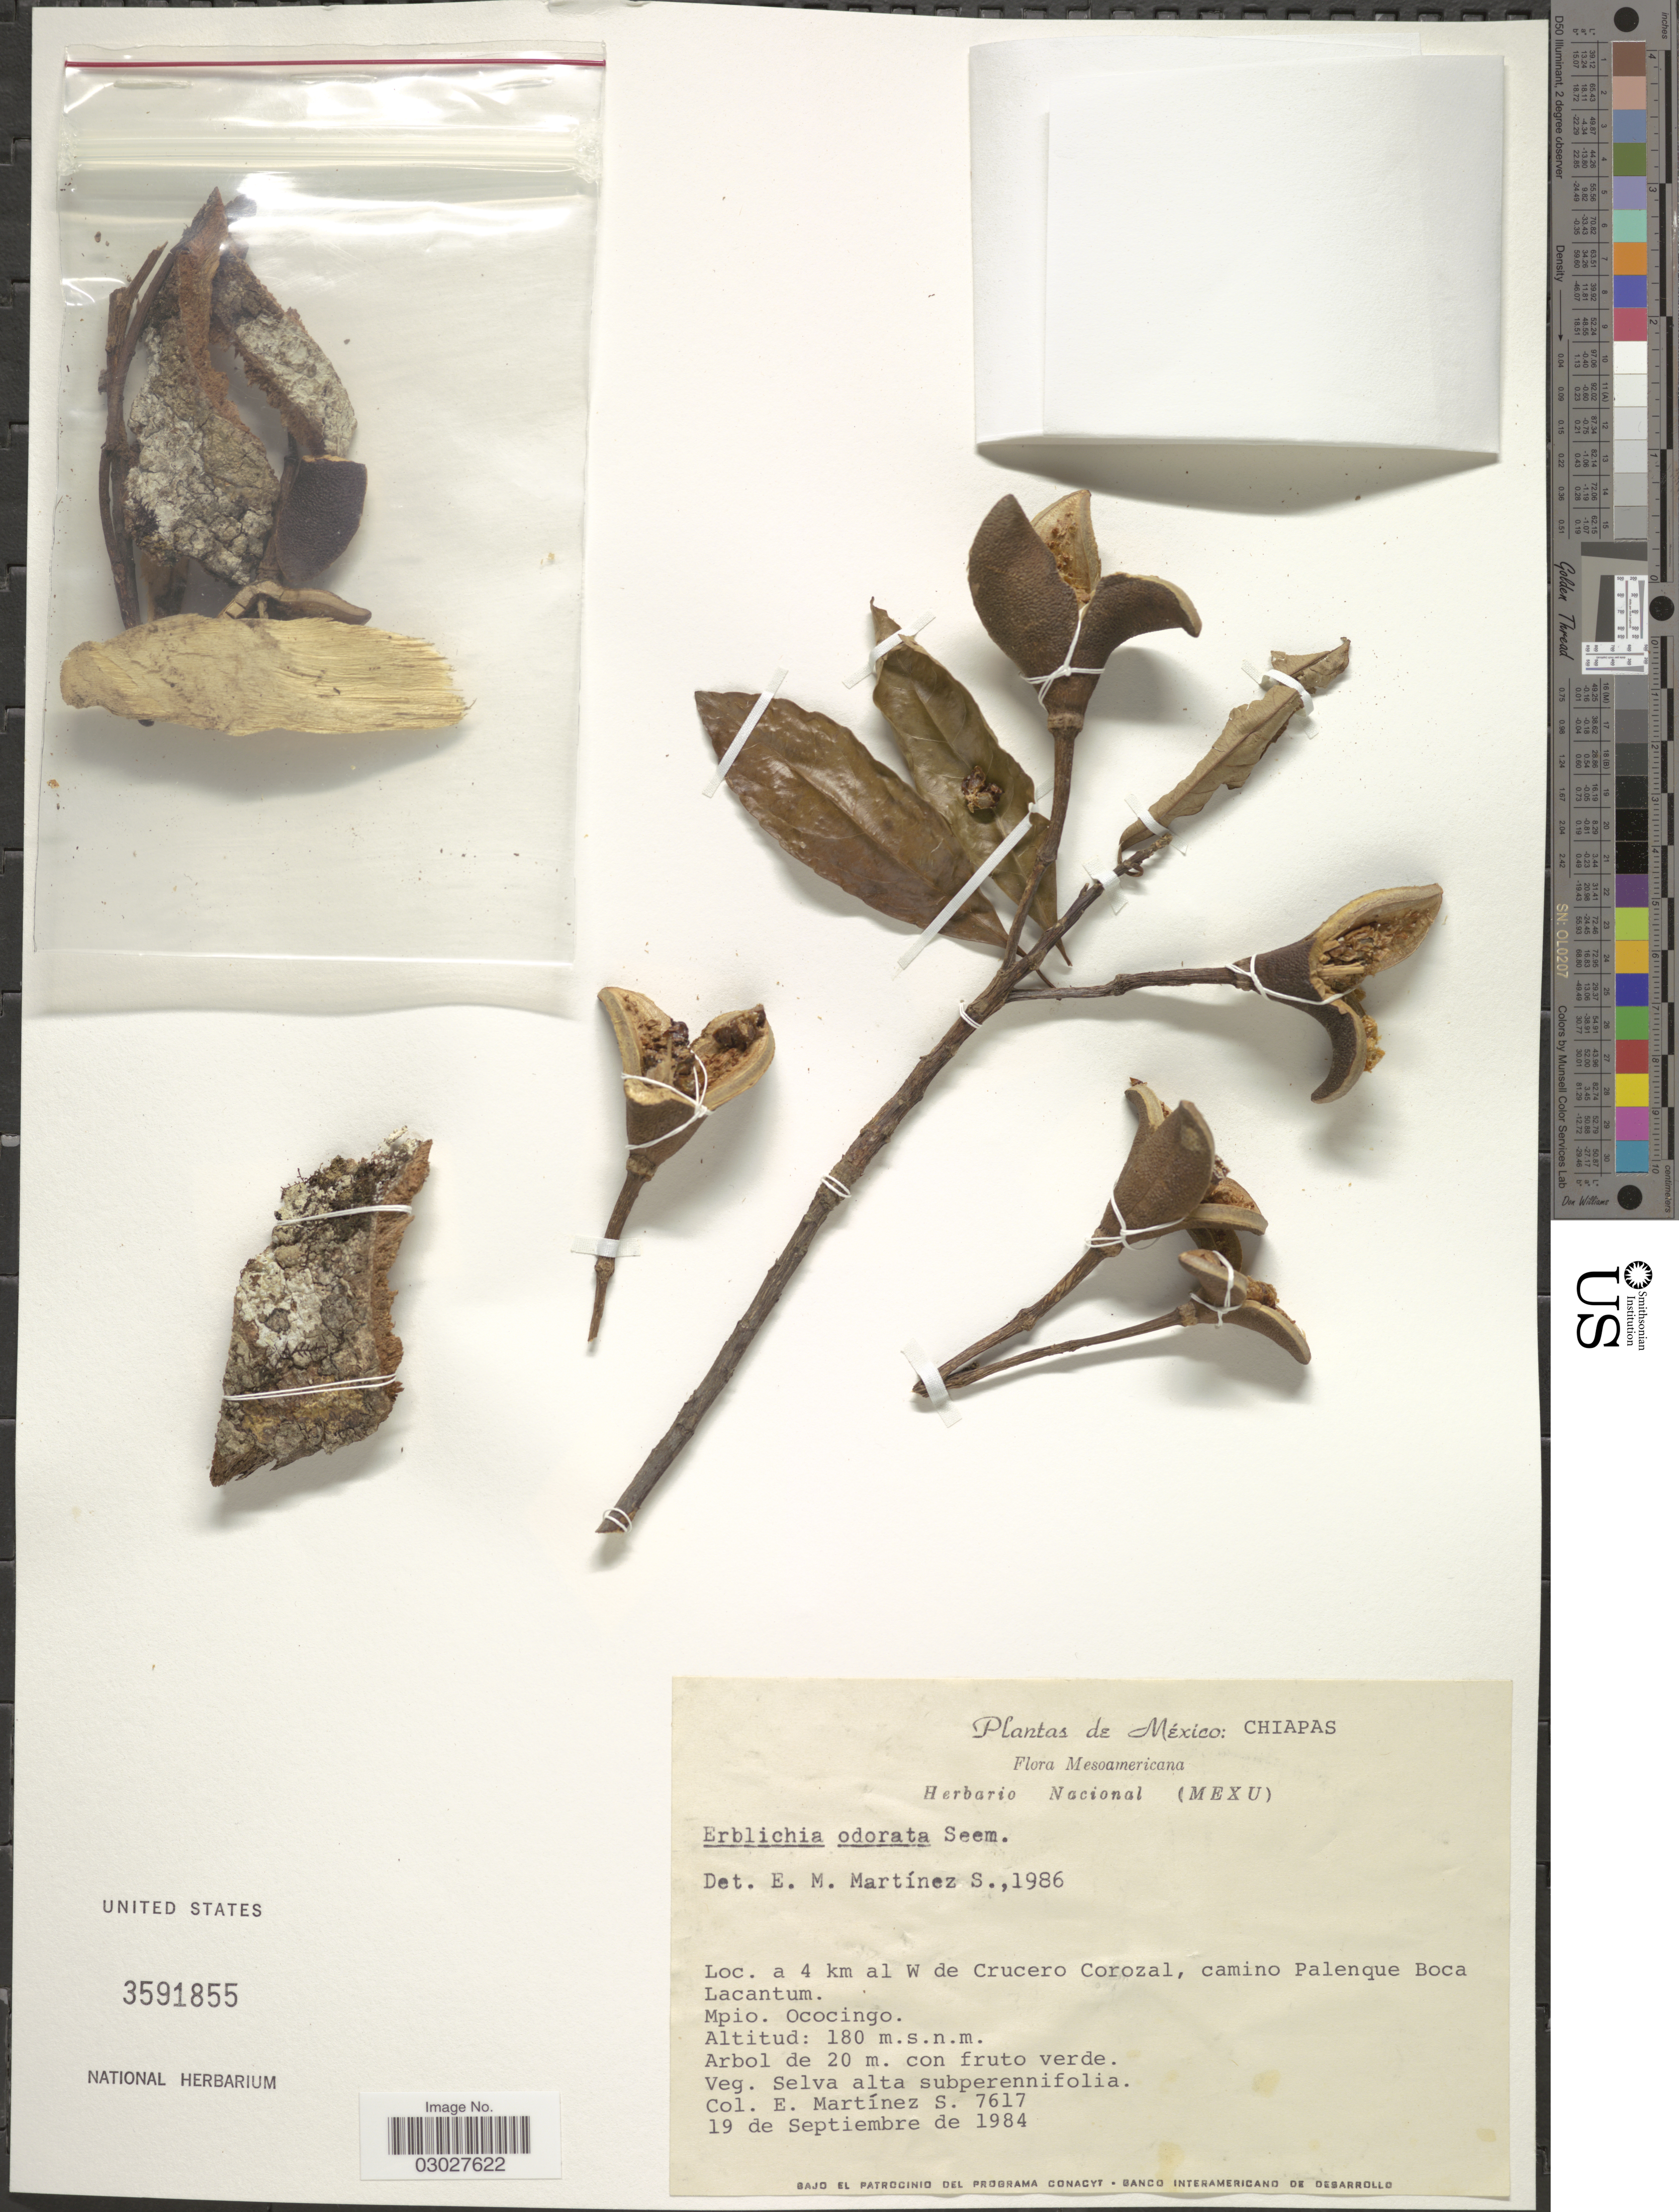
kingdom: Plantae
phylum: Tracheophyta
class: Magnoliopsida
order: Malpighiales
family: Turneraceae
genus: Erblichia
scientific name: Erblichia odorata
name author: Seem.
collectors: E. M. Martínez S.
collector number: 7617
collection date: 1984-09-19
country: Mexico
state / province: Chiapas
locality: A 4 km al W de Crucero Corozal, camino Palenque Boca Lacantum. Mpio. Ococingo.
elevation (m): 180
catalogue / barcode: US 3591855